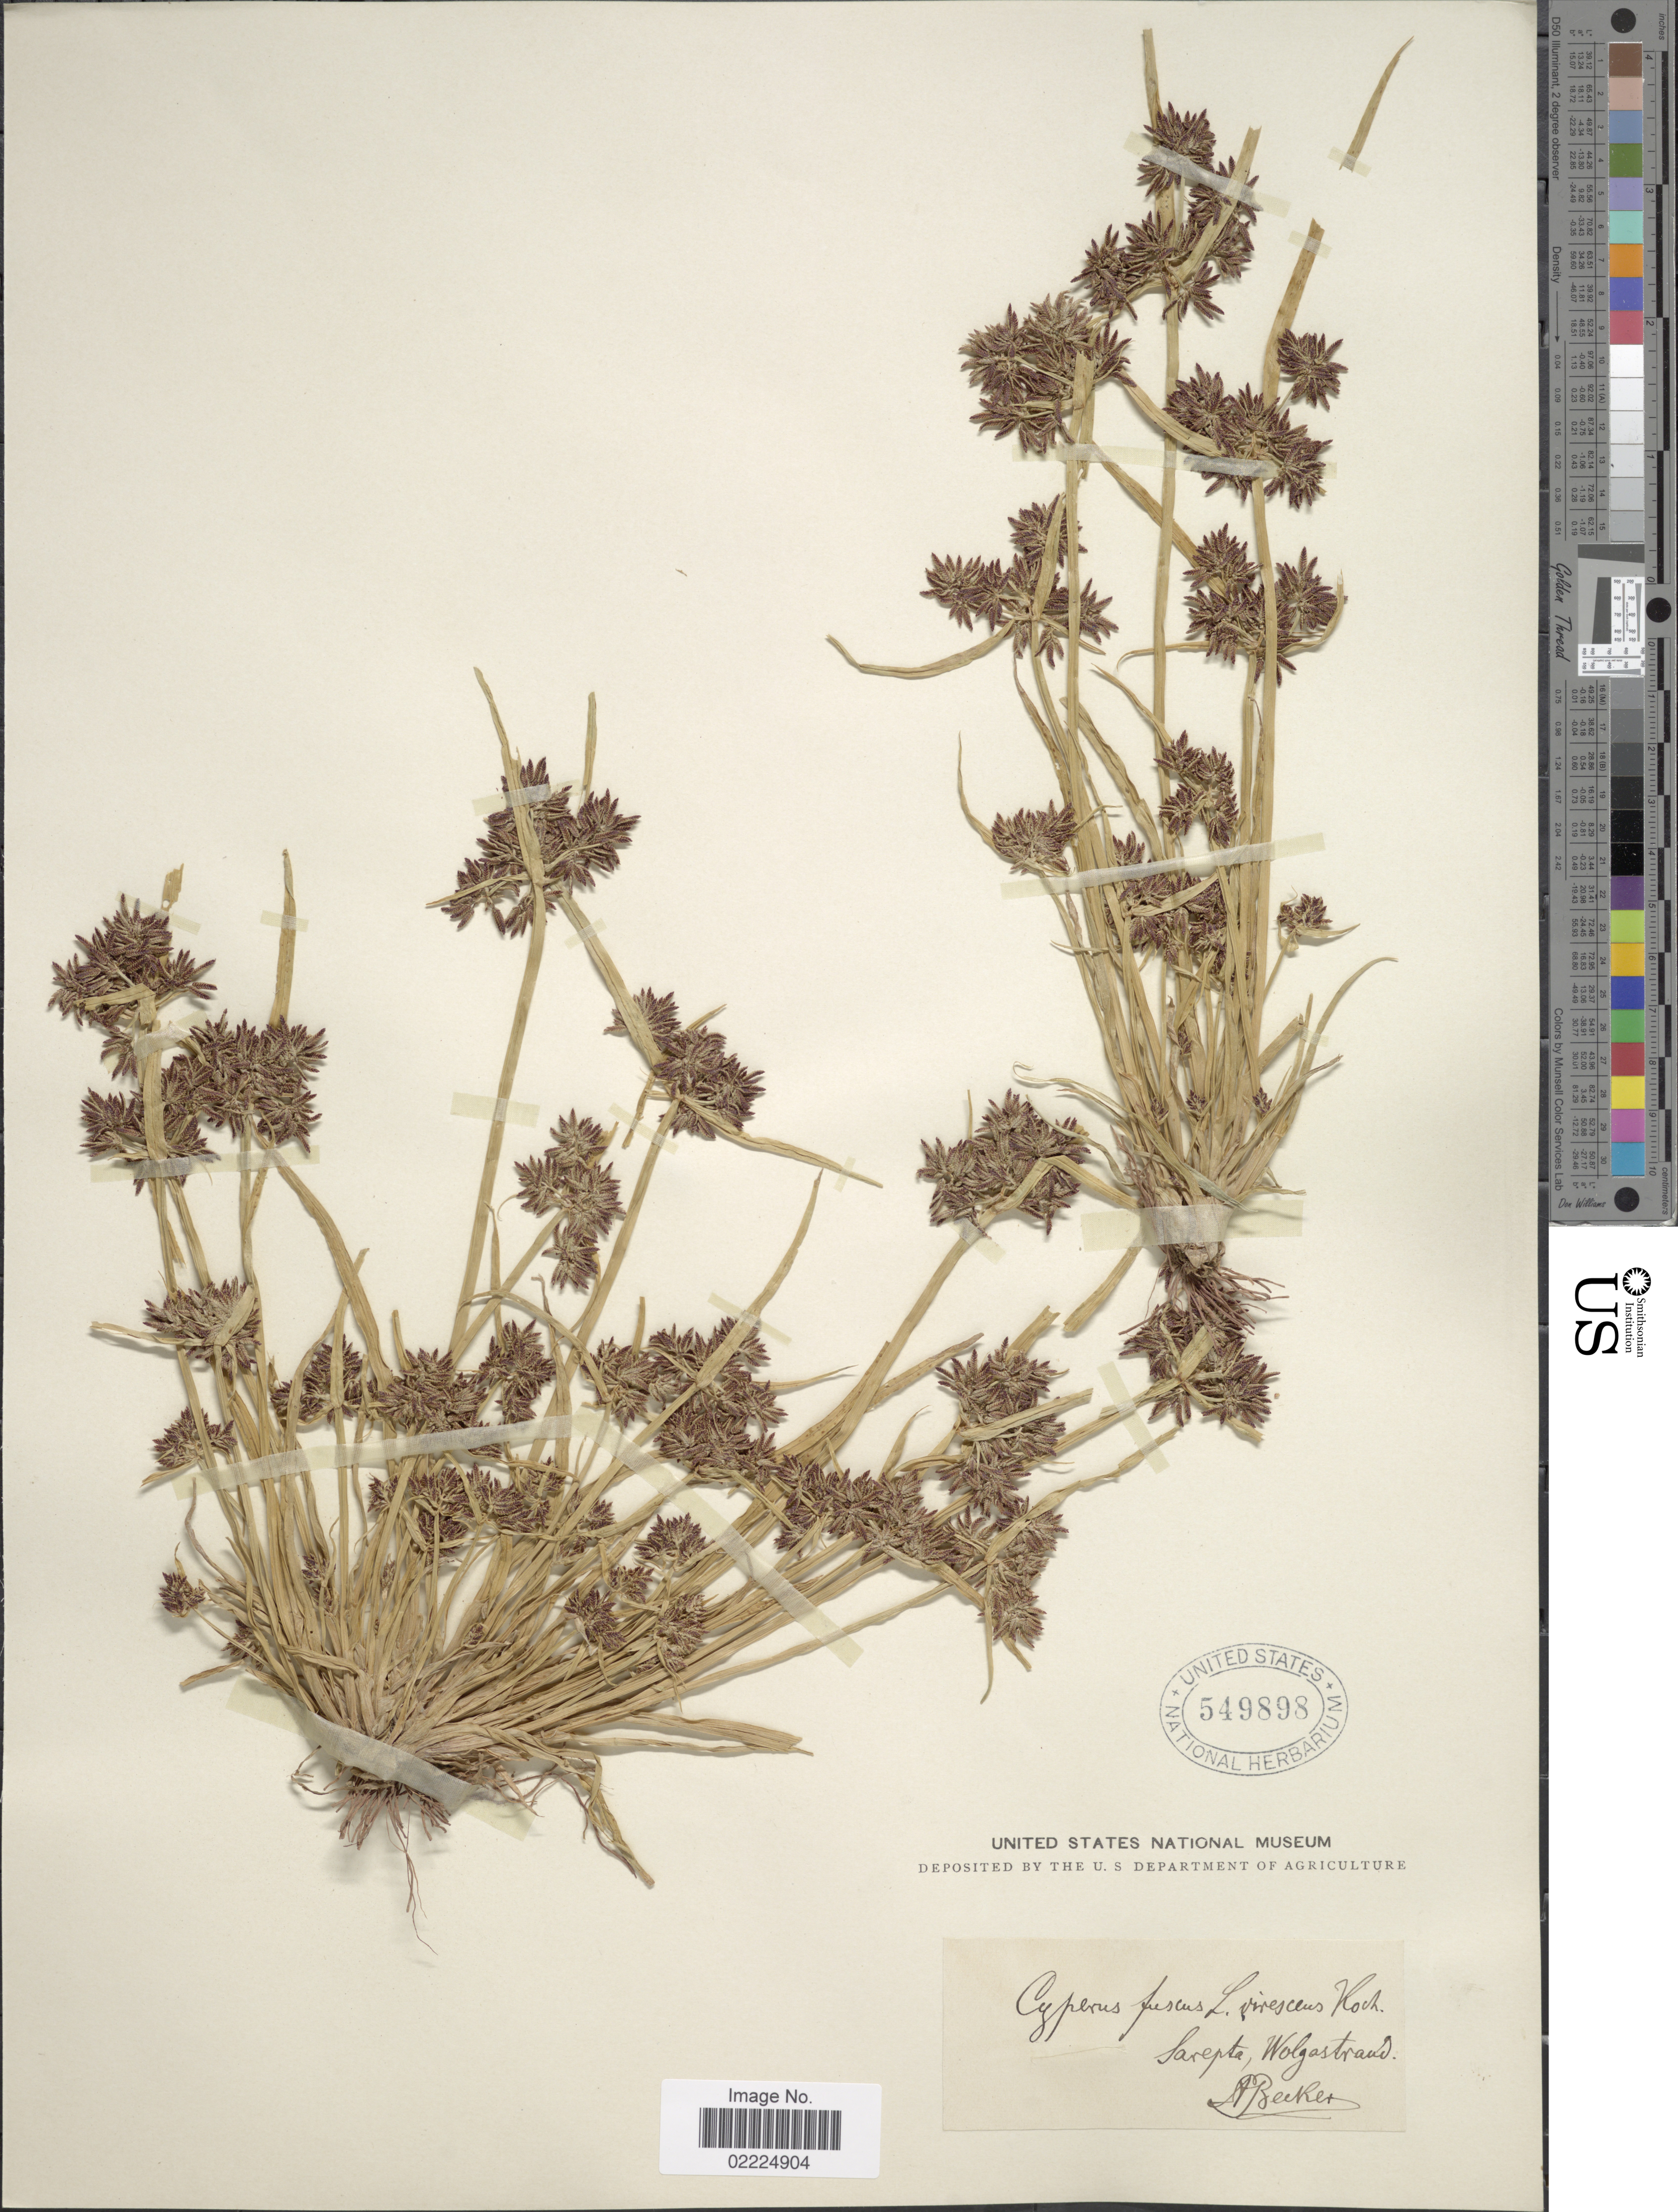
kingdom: Plantae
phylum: Tracheophyta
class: Liliopsida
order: Poales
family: Cyperaceae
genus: Cyperus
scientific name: Cyperus fuscus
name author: L.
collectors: A. Becker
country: Russian Federation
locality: Sarepta Wolgastrand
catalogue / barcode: US 549898